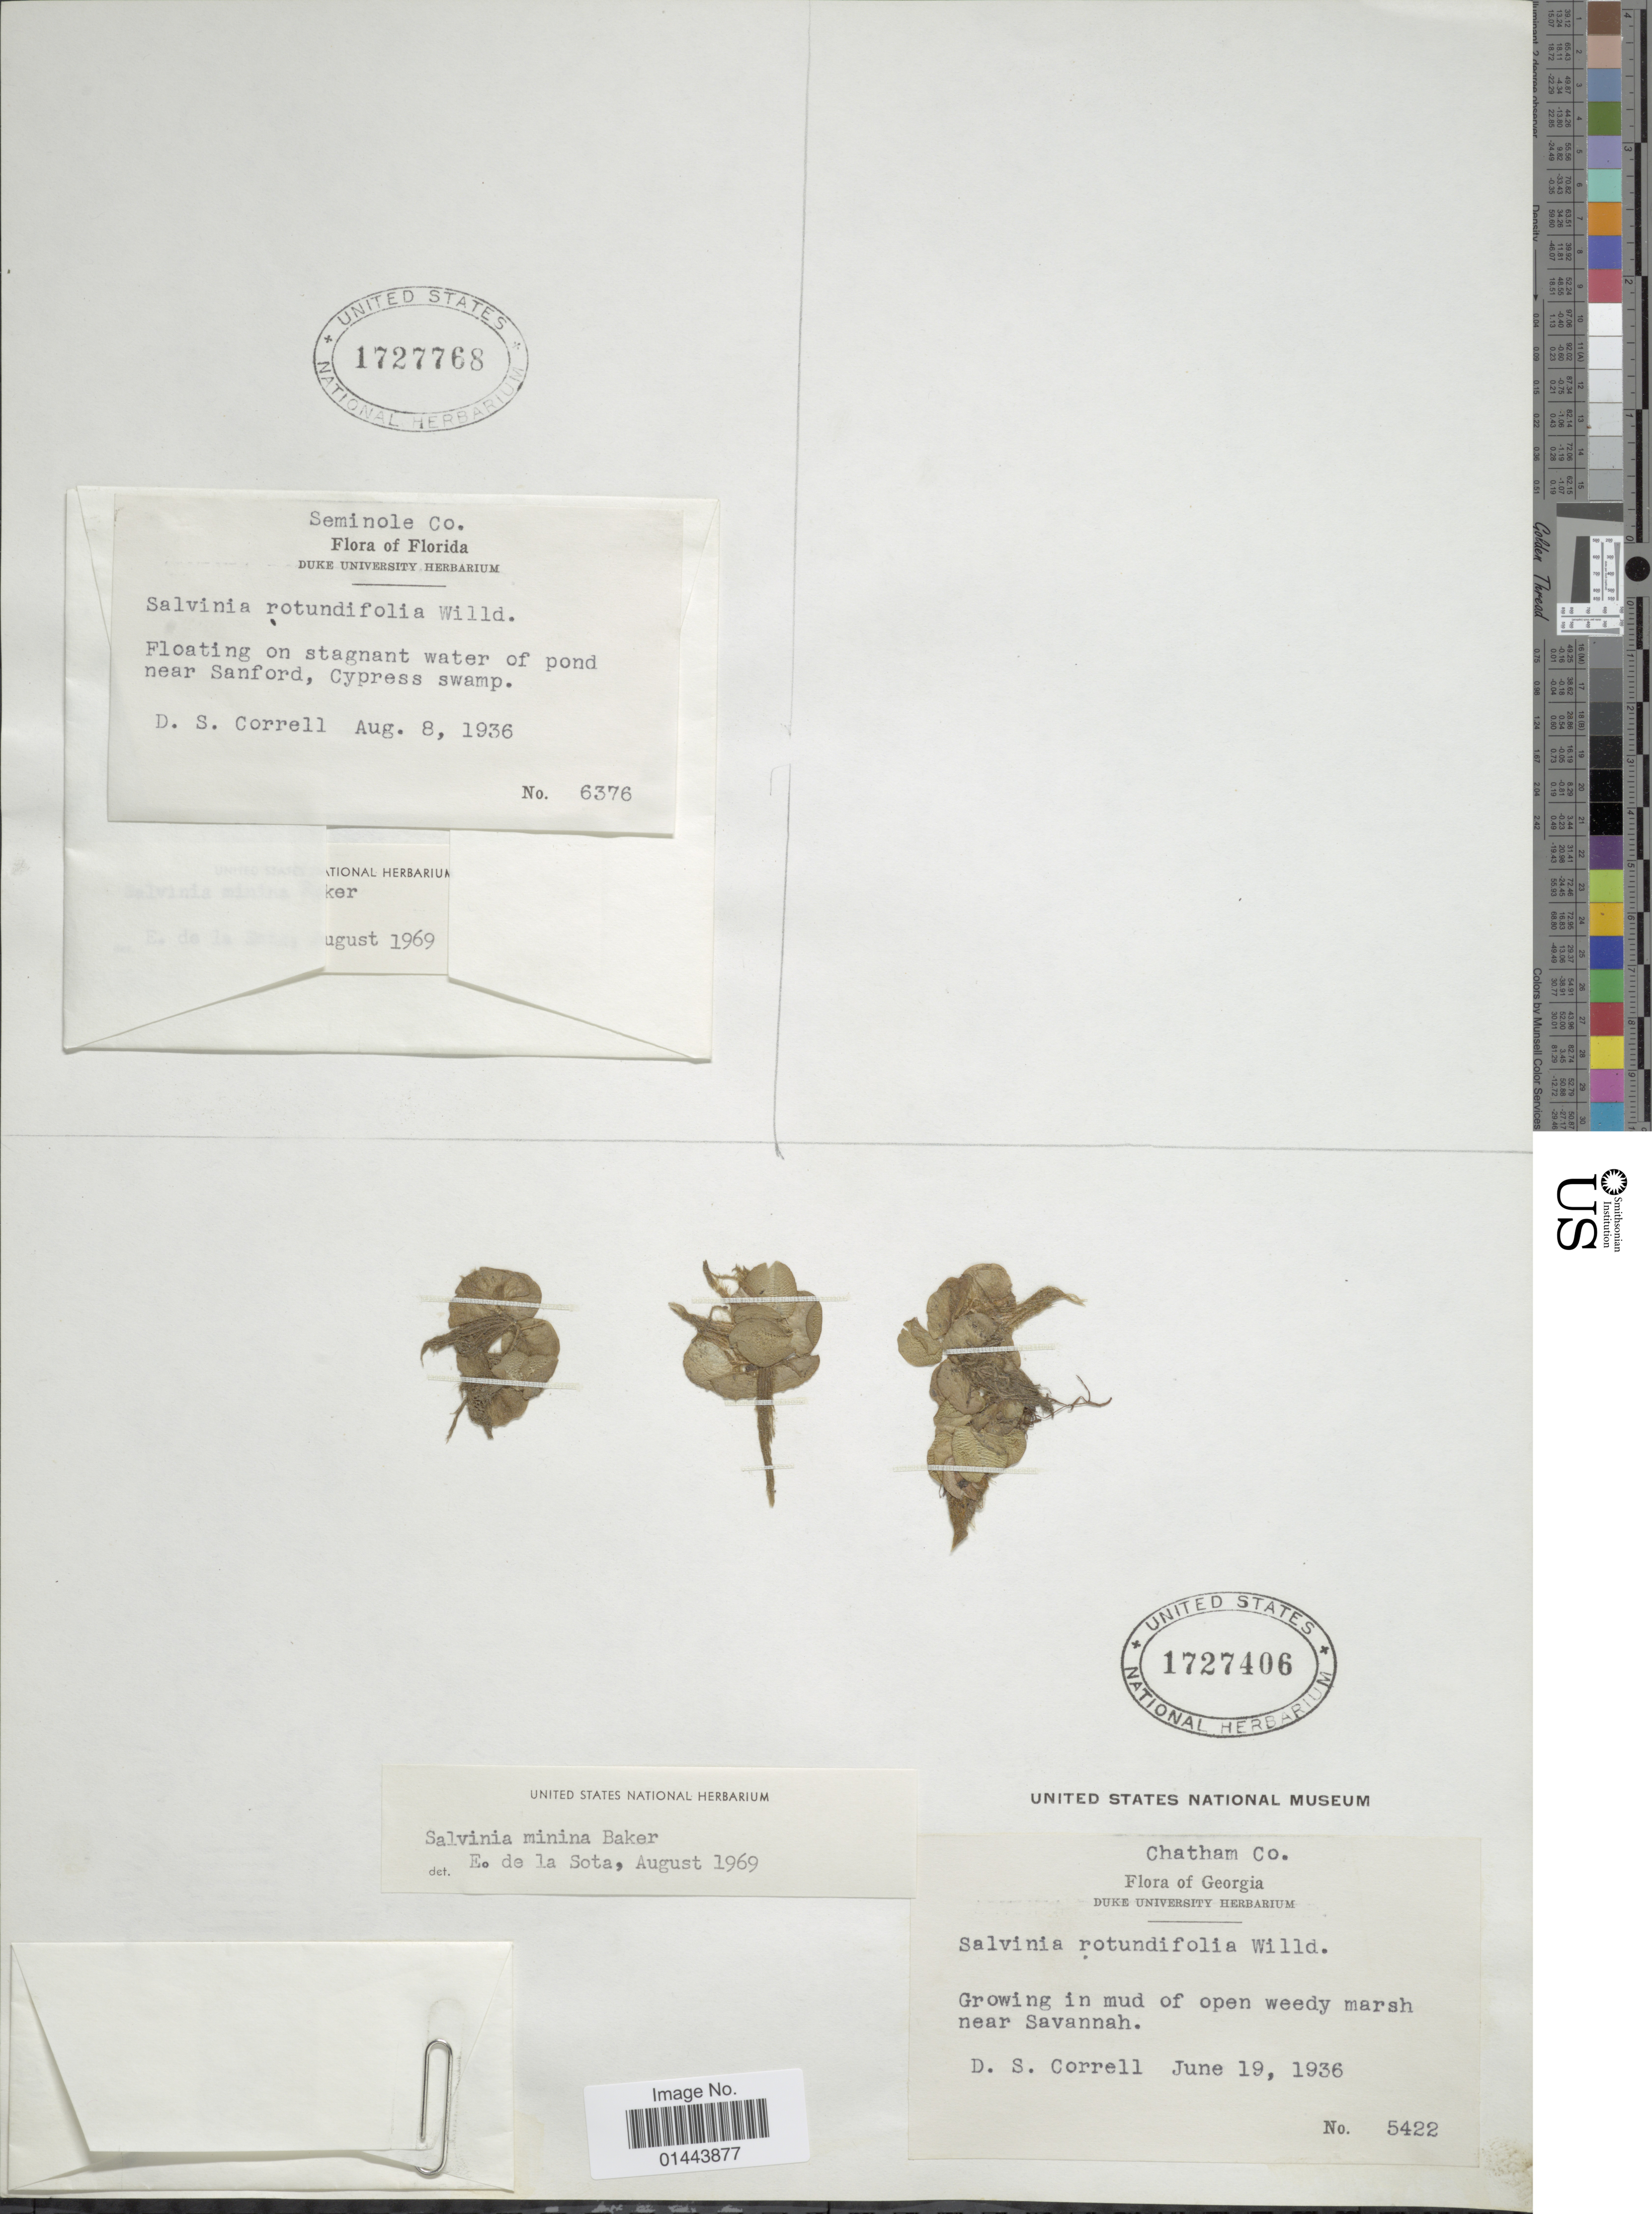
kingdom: Plantae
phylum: Tracheophyta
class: Polypodiopsida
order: Salviniales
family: Salviniaceae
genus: Salvinia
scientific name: Salvinia minima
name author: Baker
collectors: D. S. Correll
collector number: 5422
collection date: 1939-06-19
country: United States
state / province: Georgia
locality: Chatham Co., growing in mud of open weedy marsh near Savannah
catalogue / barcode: US 1727406